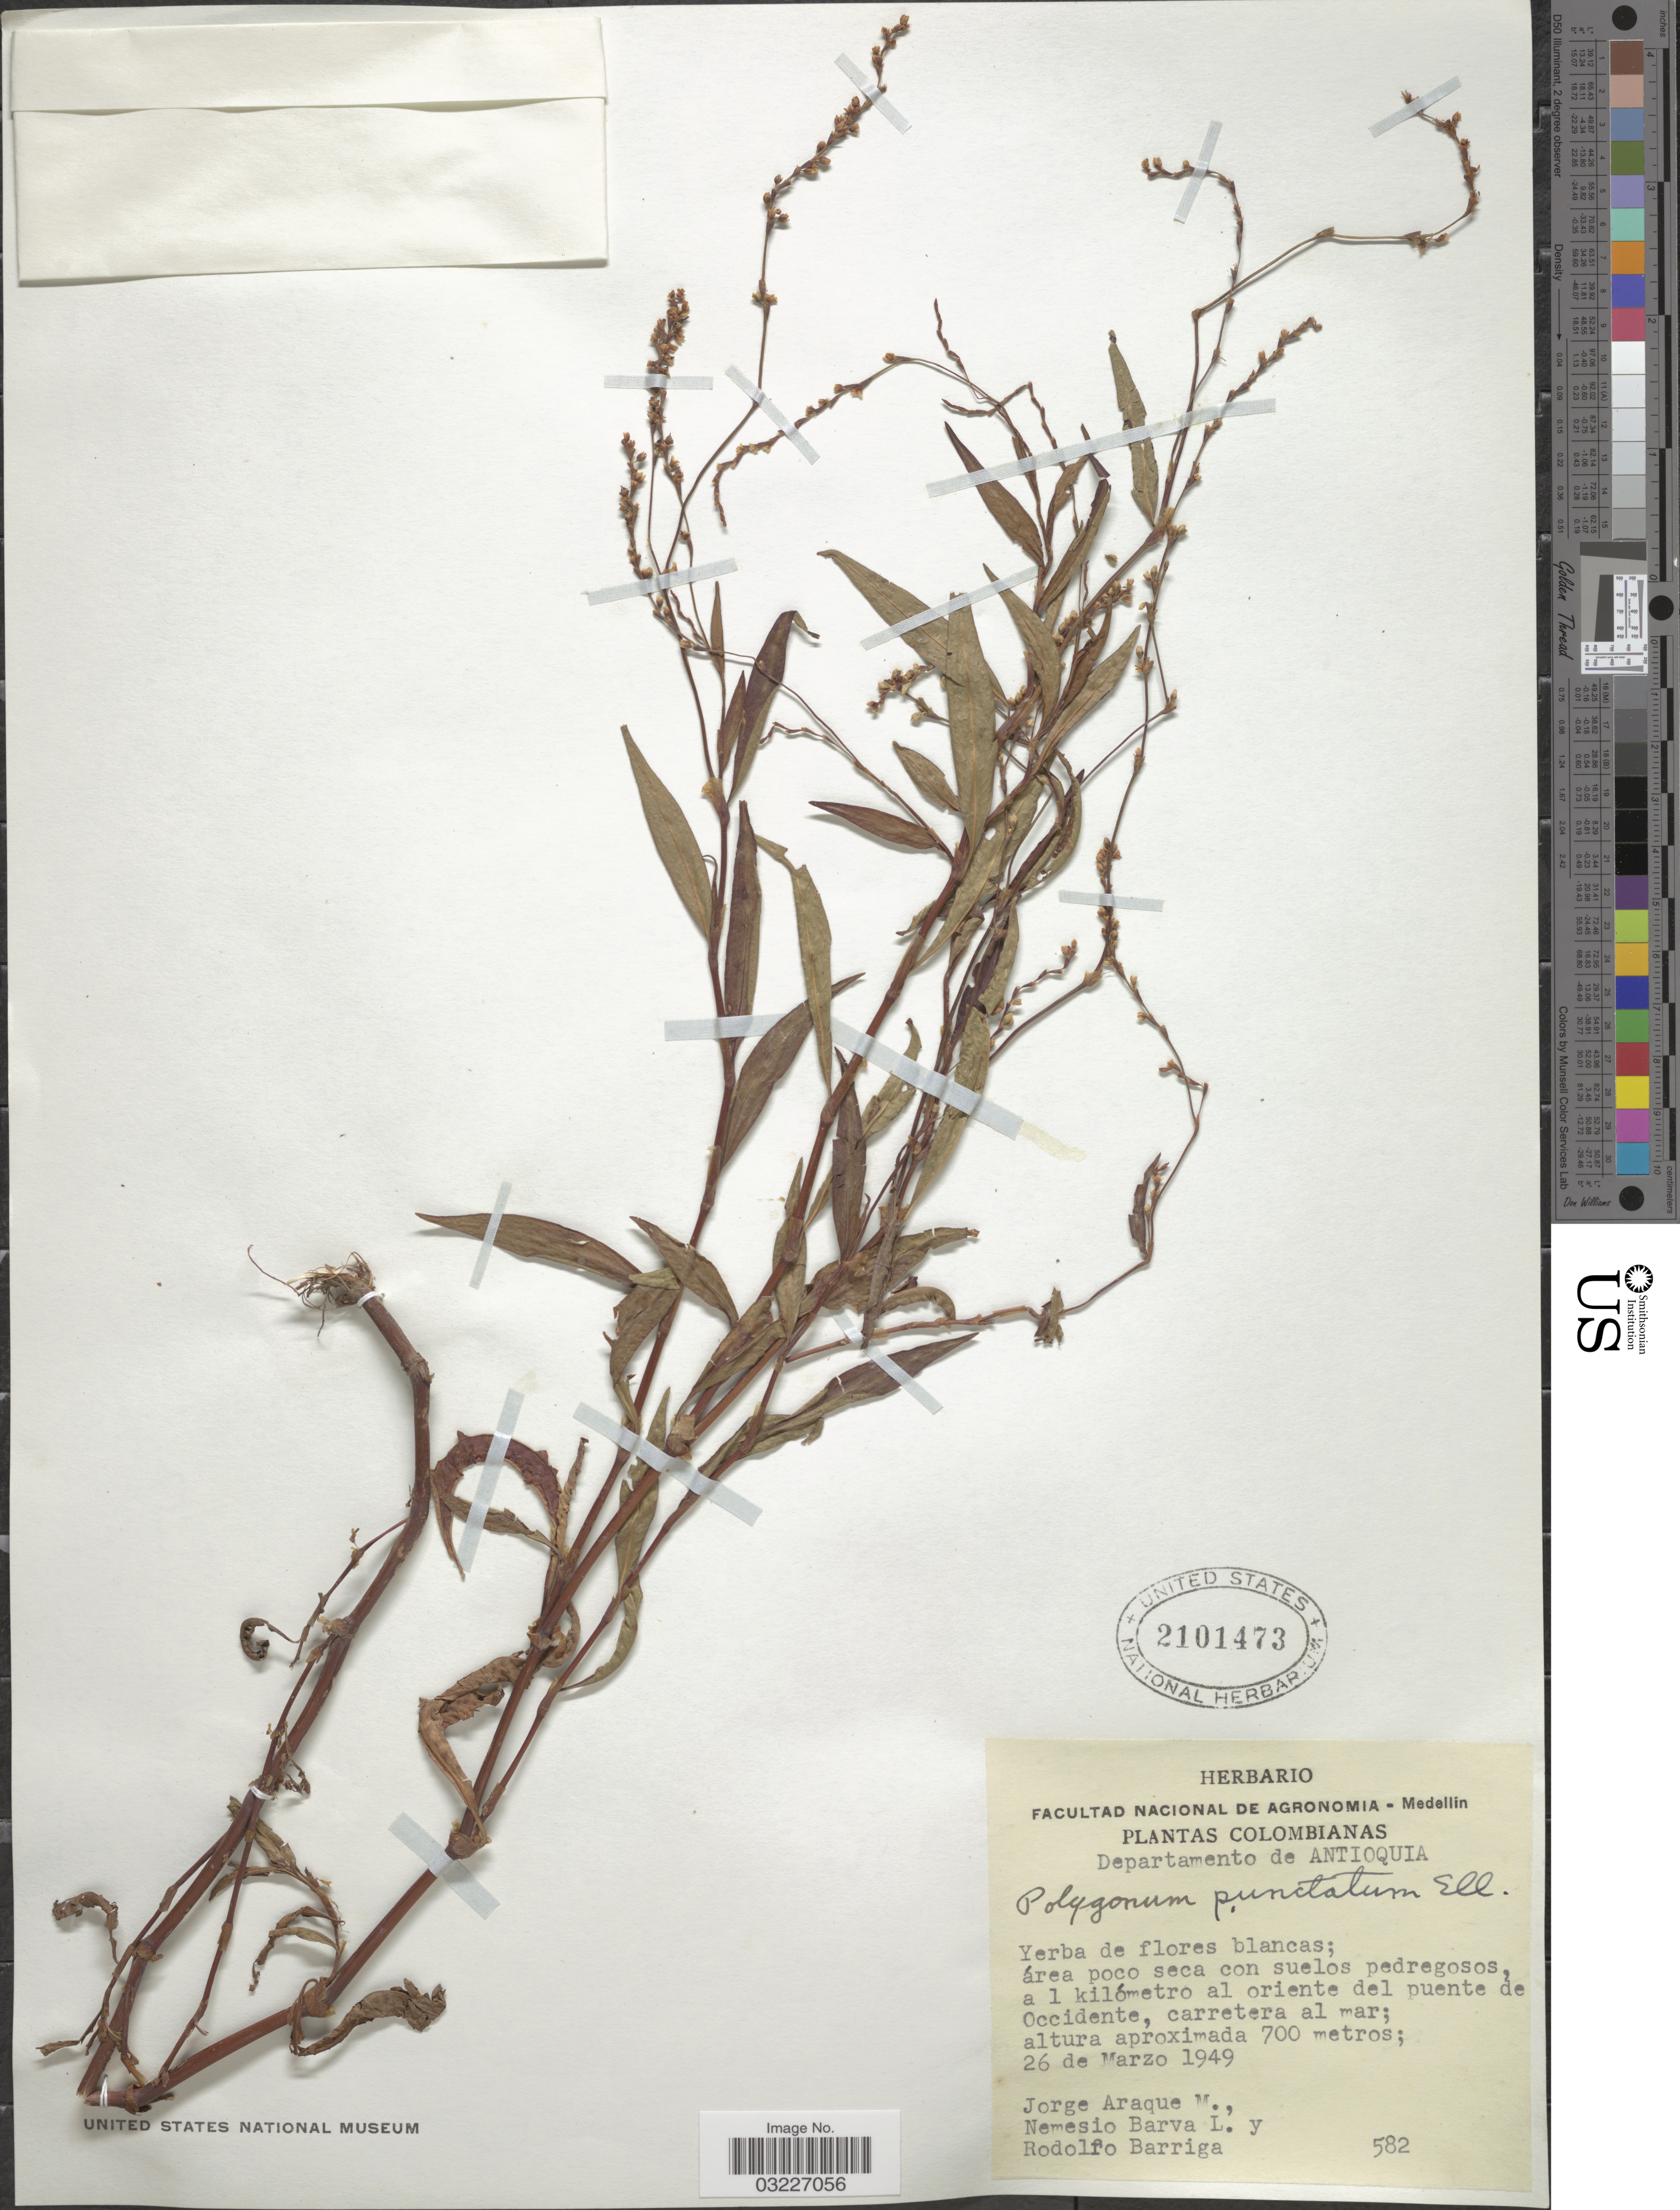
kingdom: Plantae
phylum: Tracheophyta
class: Magnoliopsida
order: Caryophyllales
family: Polygonaceae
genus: Polygonum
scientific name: Polygonum opelousanum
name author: Riddell ex Small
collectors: J. Araque Molina, N. Barva-L. & R. Barriga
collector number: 582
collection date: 1949-03-26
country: Colombia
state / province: Antioquia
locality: Departamento de Antioquia. 1 kilómetro al oriente del puente de Occidente, carretera al mar.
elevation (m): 700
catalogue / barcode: US 2101473